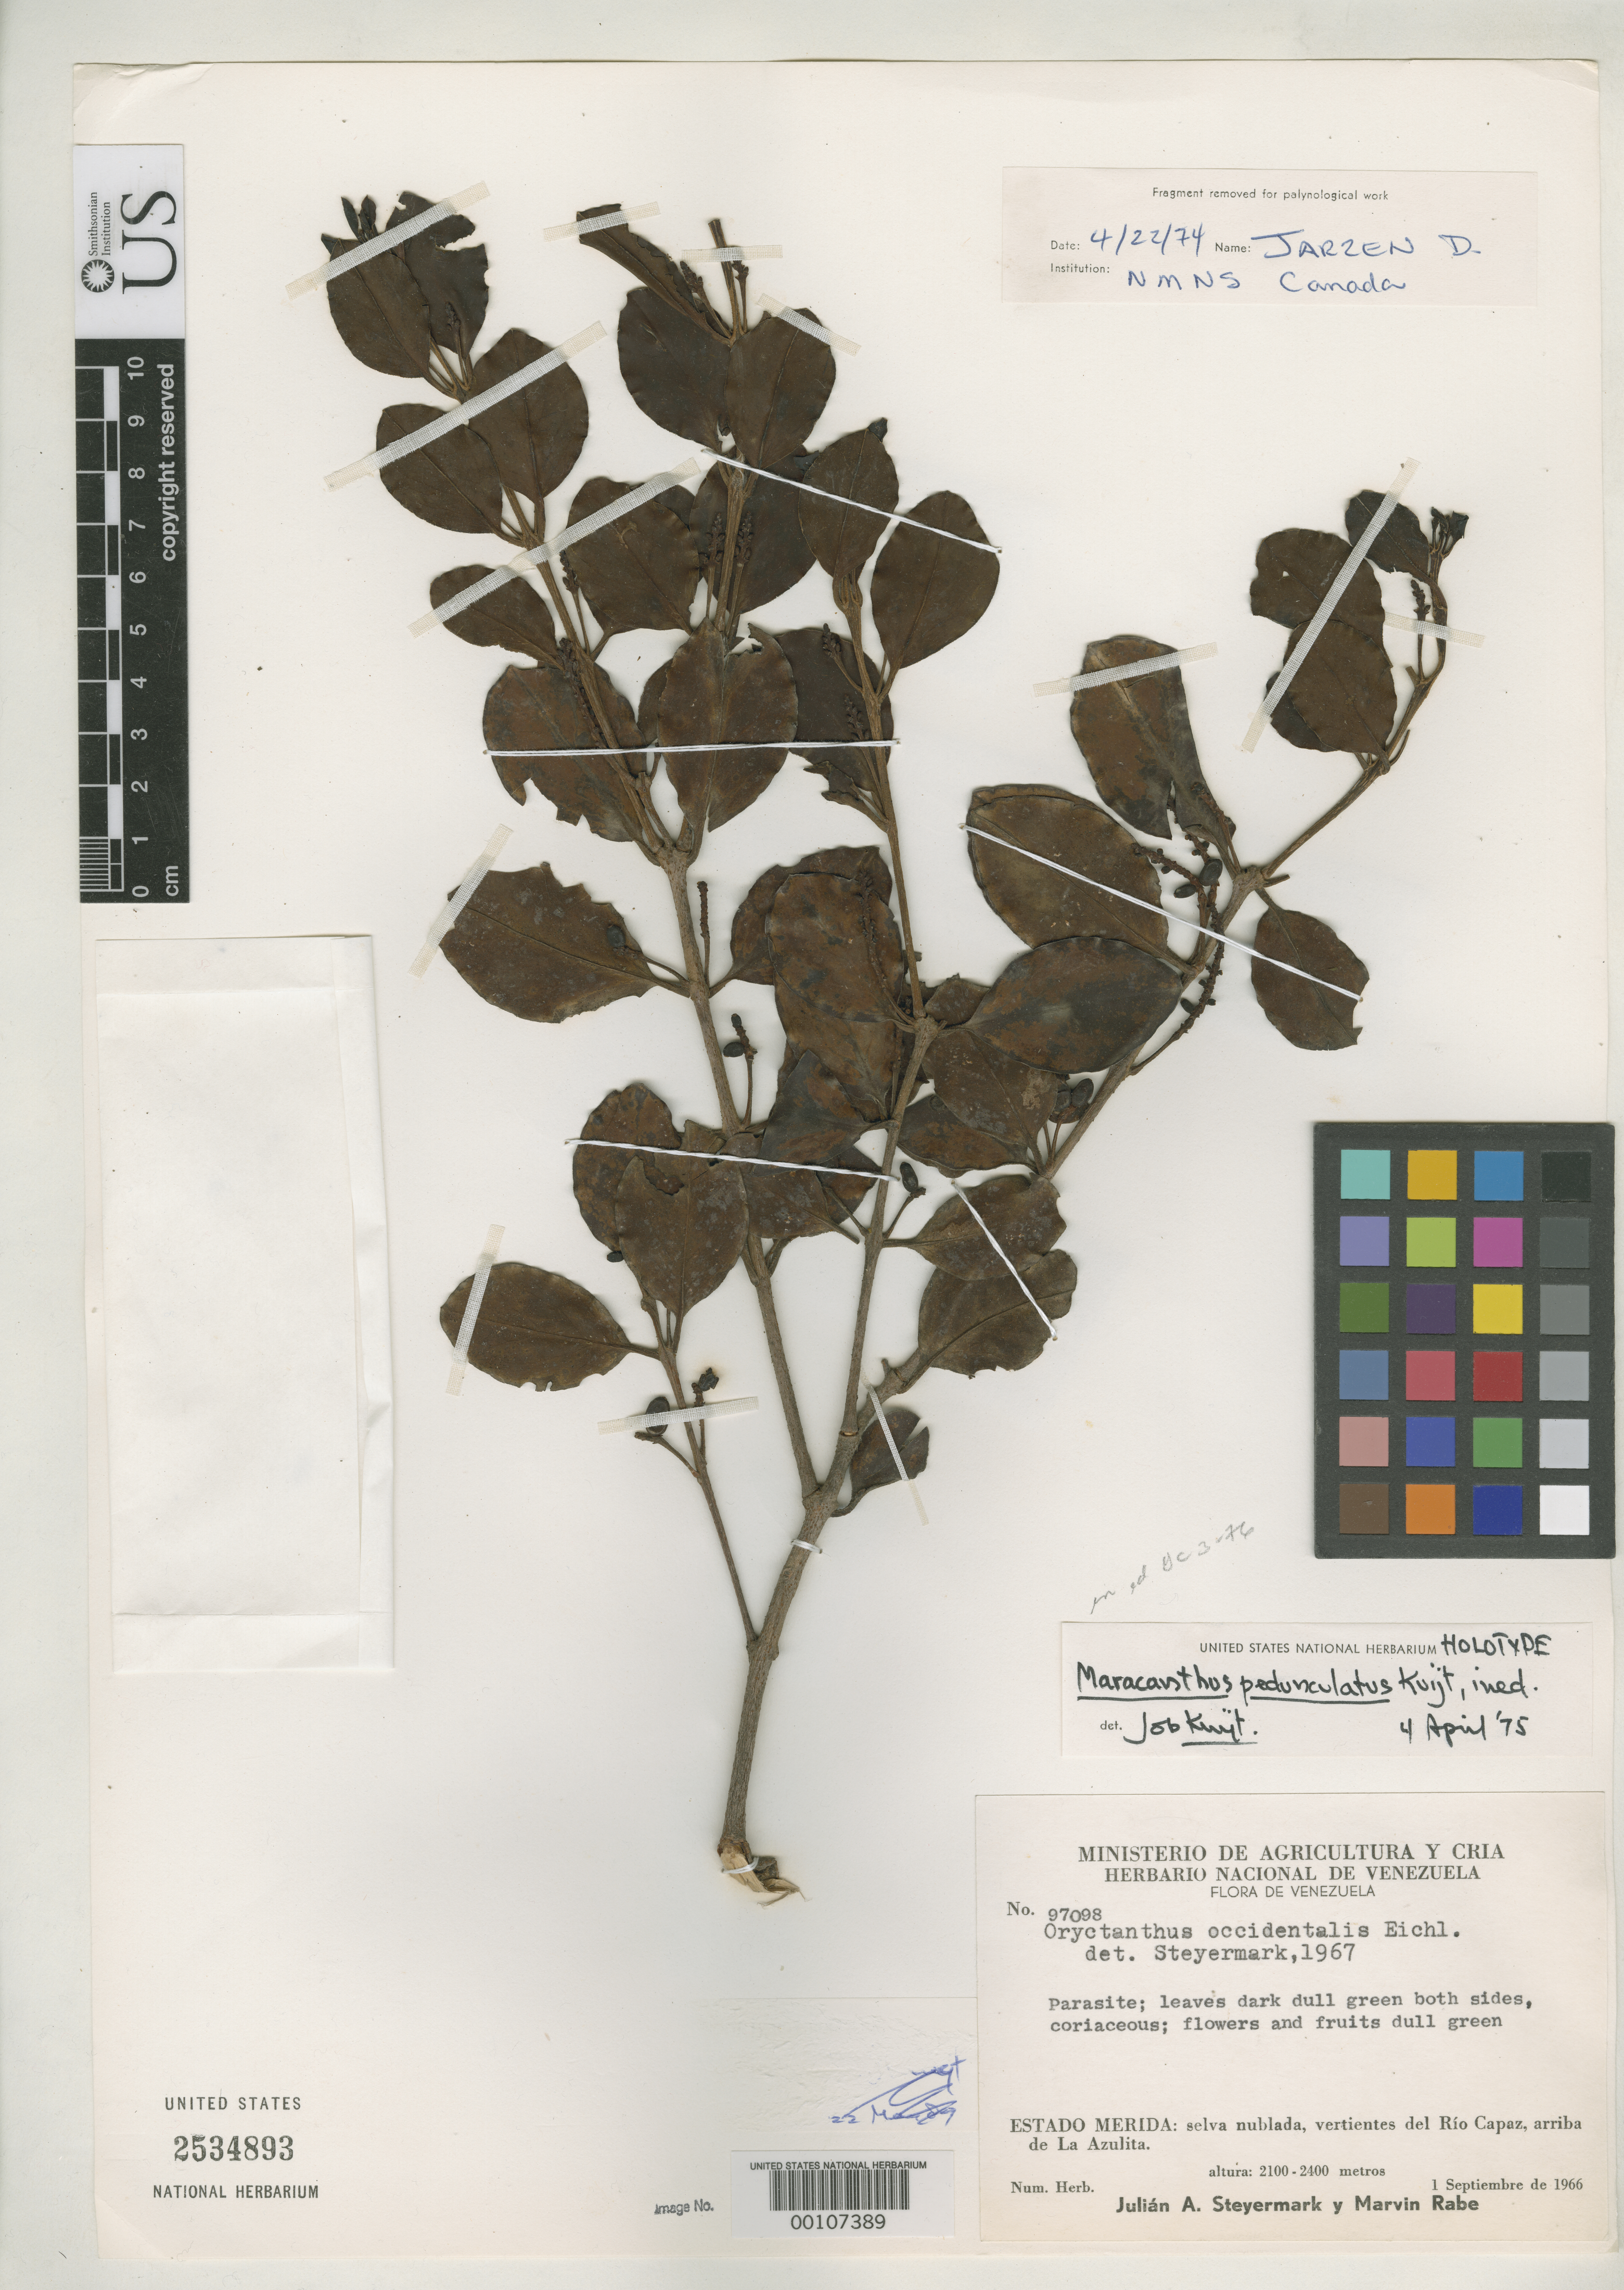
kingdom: Plantae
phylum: Tracheophyta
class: Magnoliopsida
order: Santalales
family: Loranthaceae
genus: Maracanthus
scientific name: Maracanthus pedunculatus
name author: Kuijt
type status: Holotype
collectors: J. Steyermark & M. Rabe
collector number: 97098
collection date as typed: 01 Sep 1966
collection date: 1966-09-01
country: Venezuela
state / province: Mérida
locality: Above La Azulaita.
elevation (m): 2100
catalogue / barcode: US 2534893